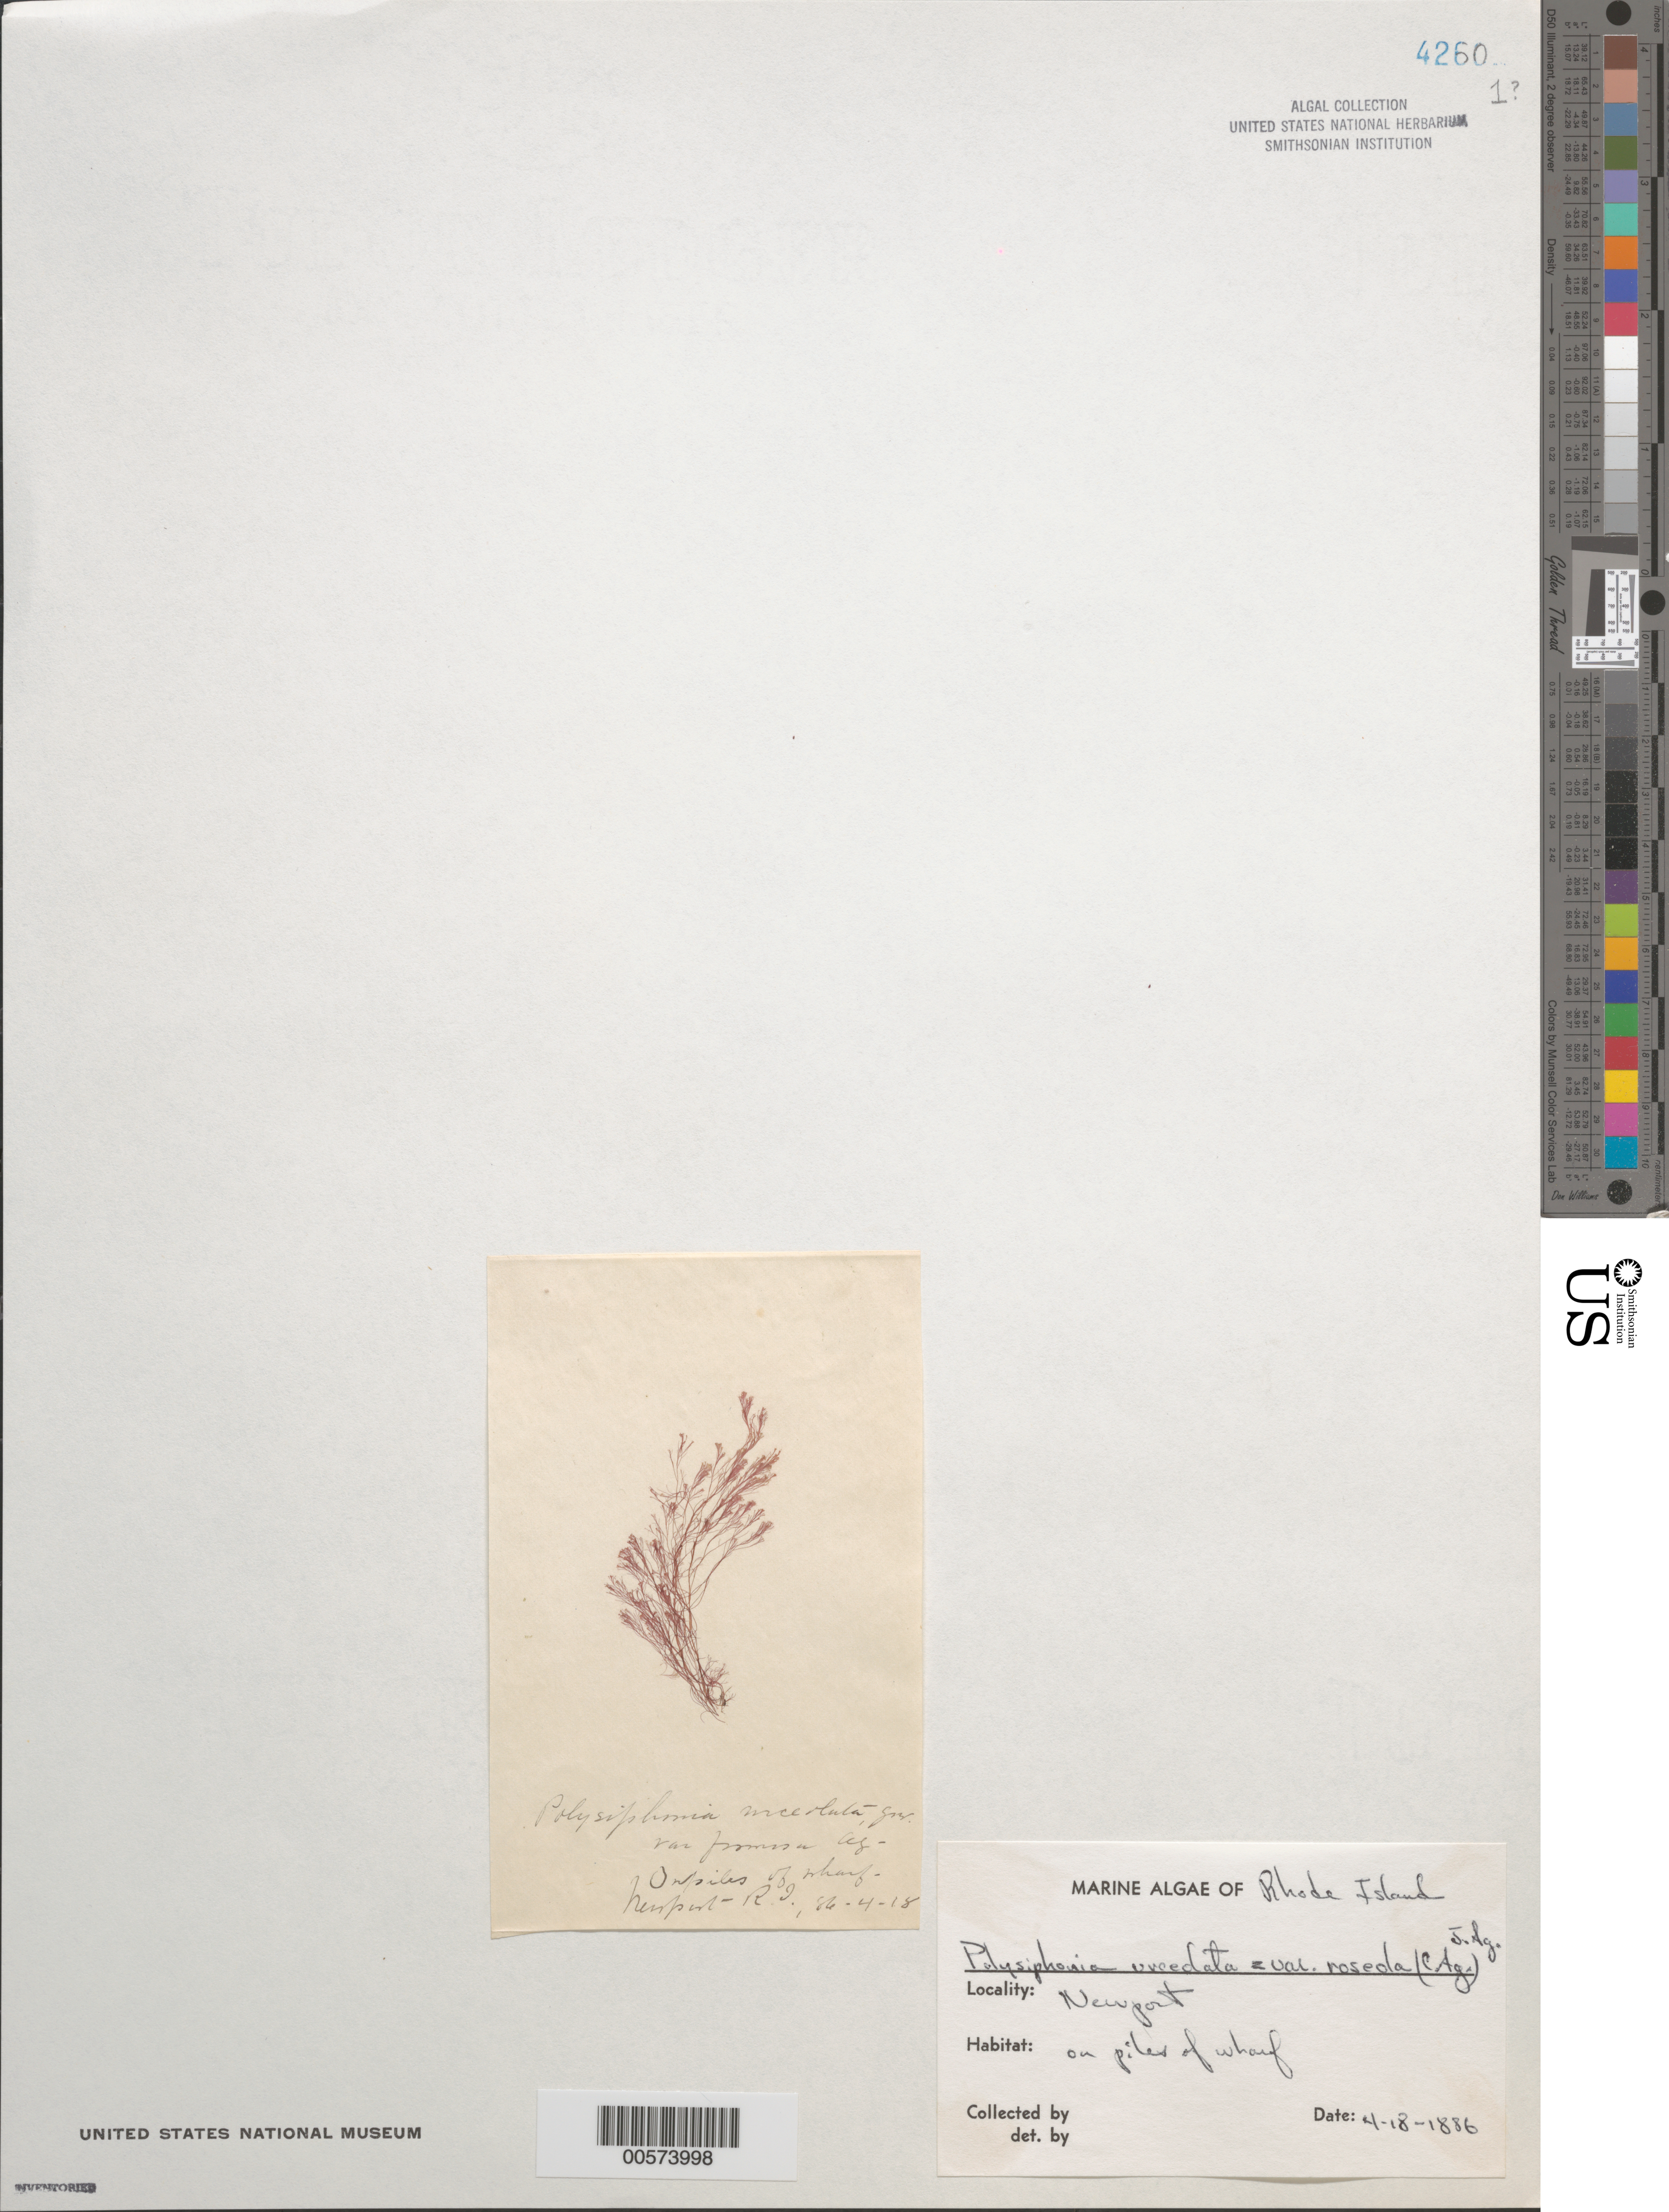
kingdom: Plantae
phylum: Rhodophyta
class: Florideophyceae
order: Ceramiales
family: Rhodomelaceae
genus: Polysiphonia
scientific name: Polysiphonia urceolata var. roseola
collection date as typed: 18 Apr 1886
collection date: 1886-04-18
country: United States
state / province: Rhode Island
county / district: Newport County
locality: Newport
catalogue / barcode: US 42601